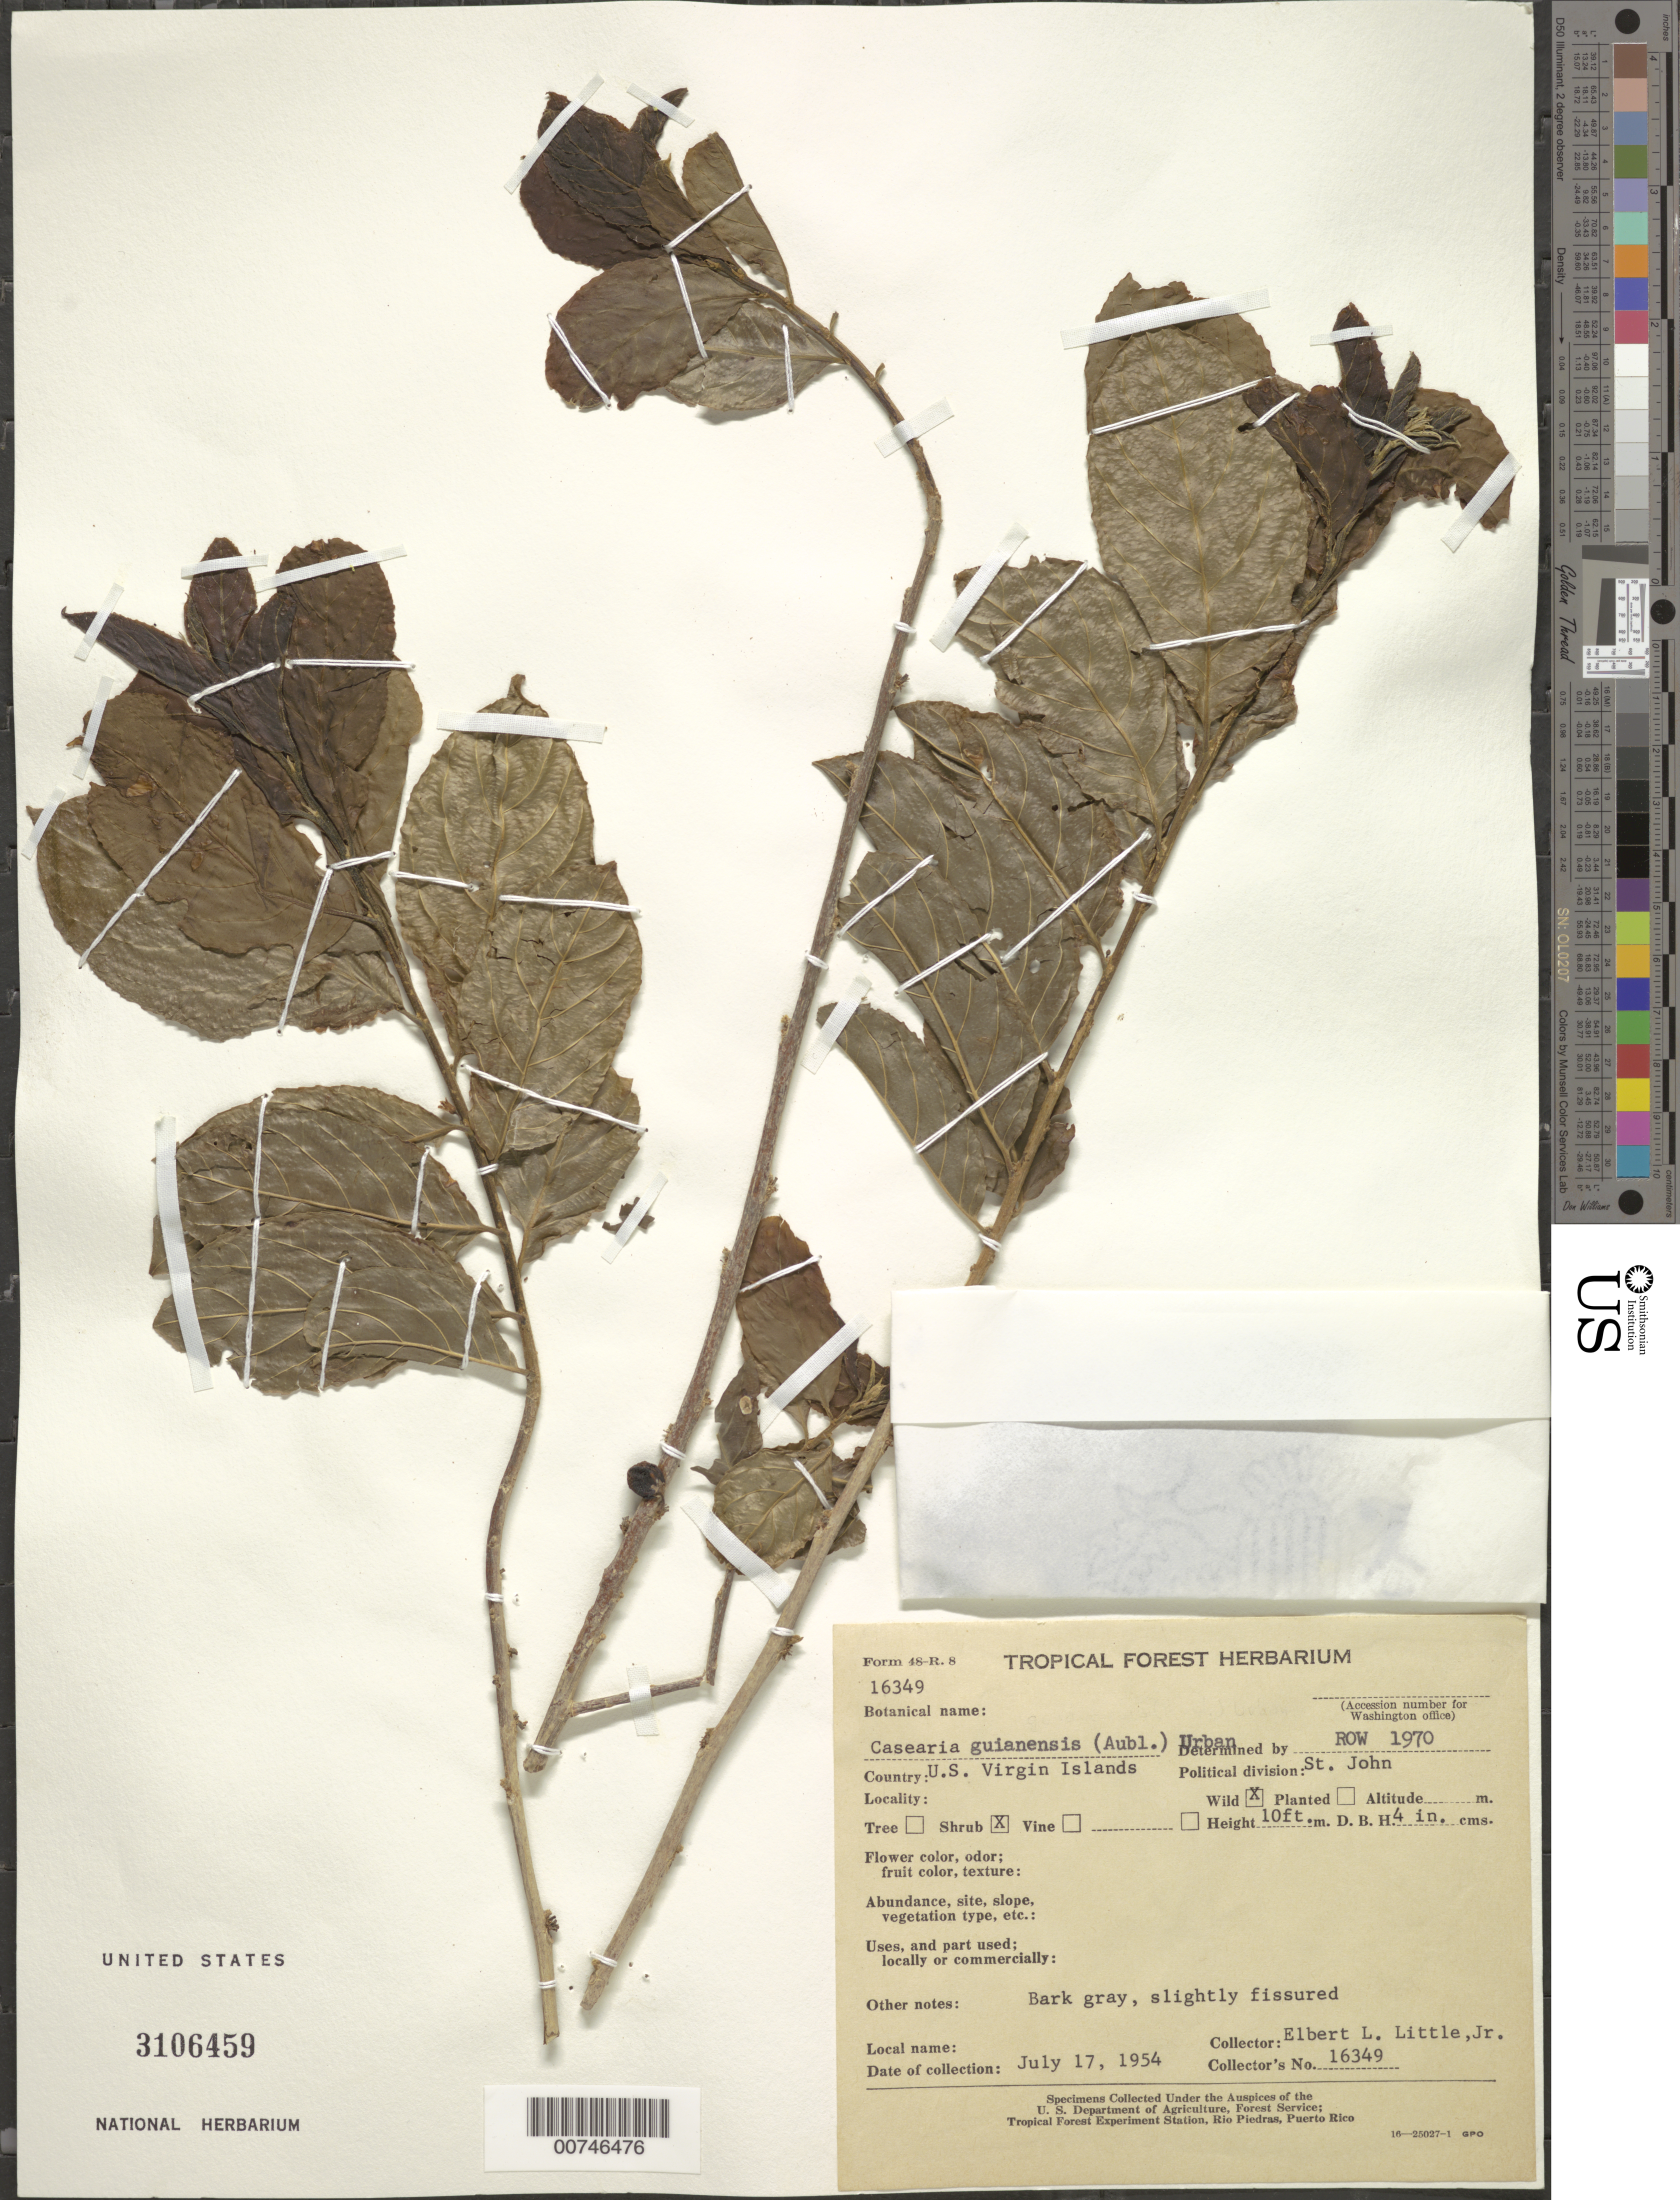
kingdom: Plantae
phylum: Tracheophyta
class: Magnoliopsida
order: Malpighiales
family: Salicaceae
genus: Casearia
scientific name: Casearia guianensis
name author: (Aubl.) Urb.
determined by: Row, --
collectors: E. L. Little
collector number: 16349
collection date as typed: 17 Jul 1954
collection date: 1954-07-17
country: U.S. Virgin Islands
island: St. John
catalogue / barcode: US 3106459